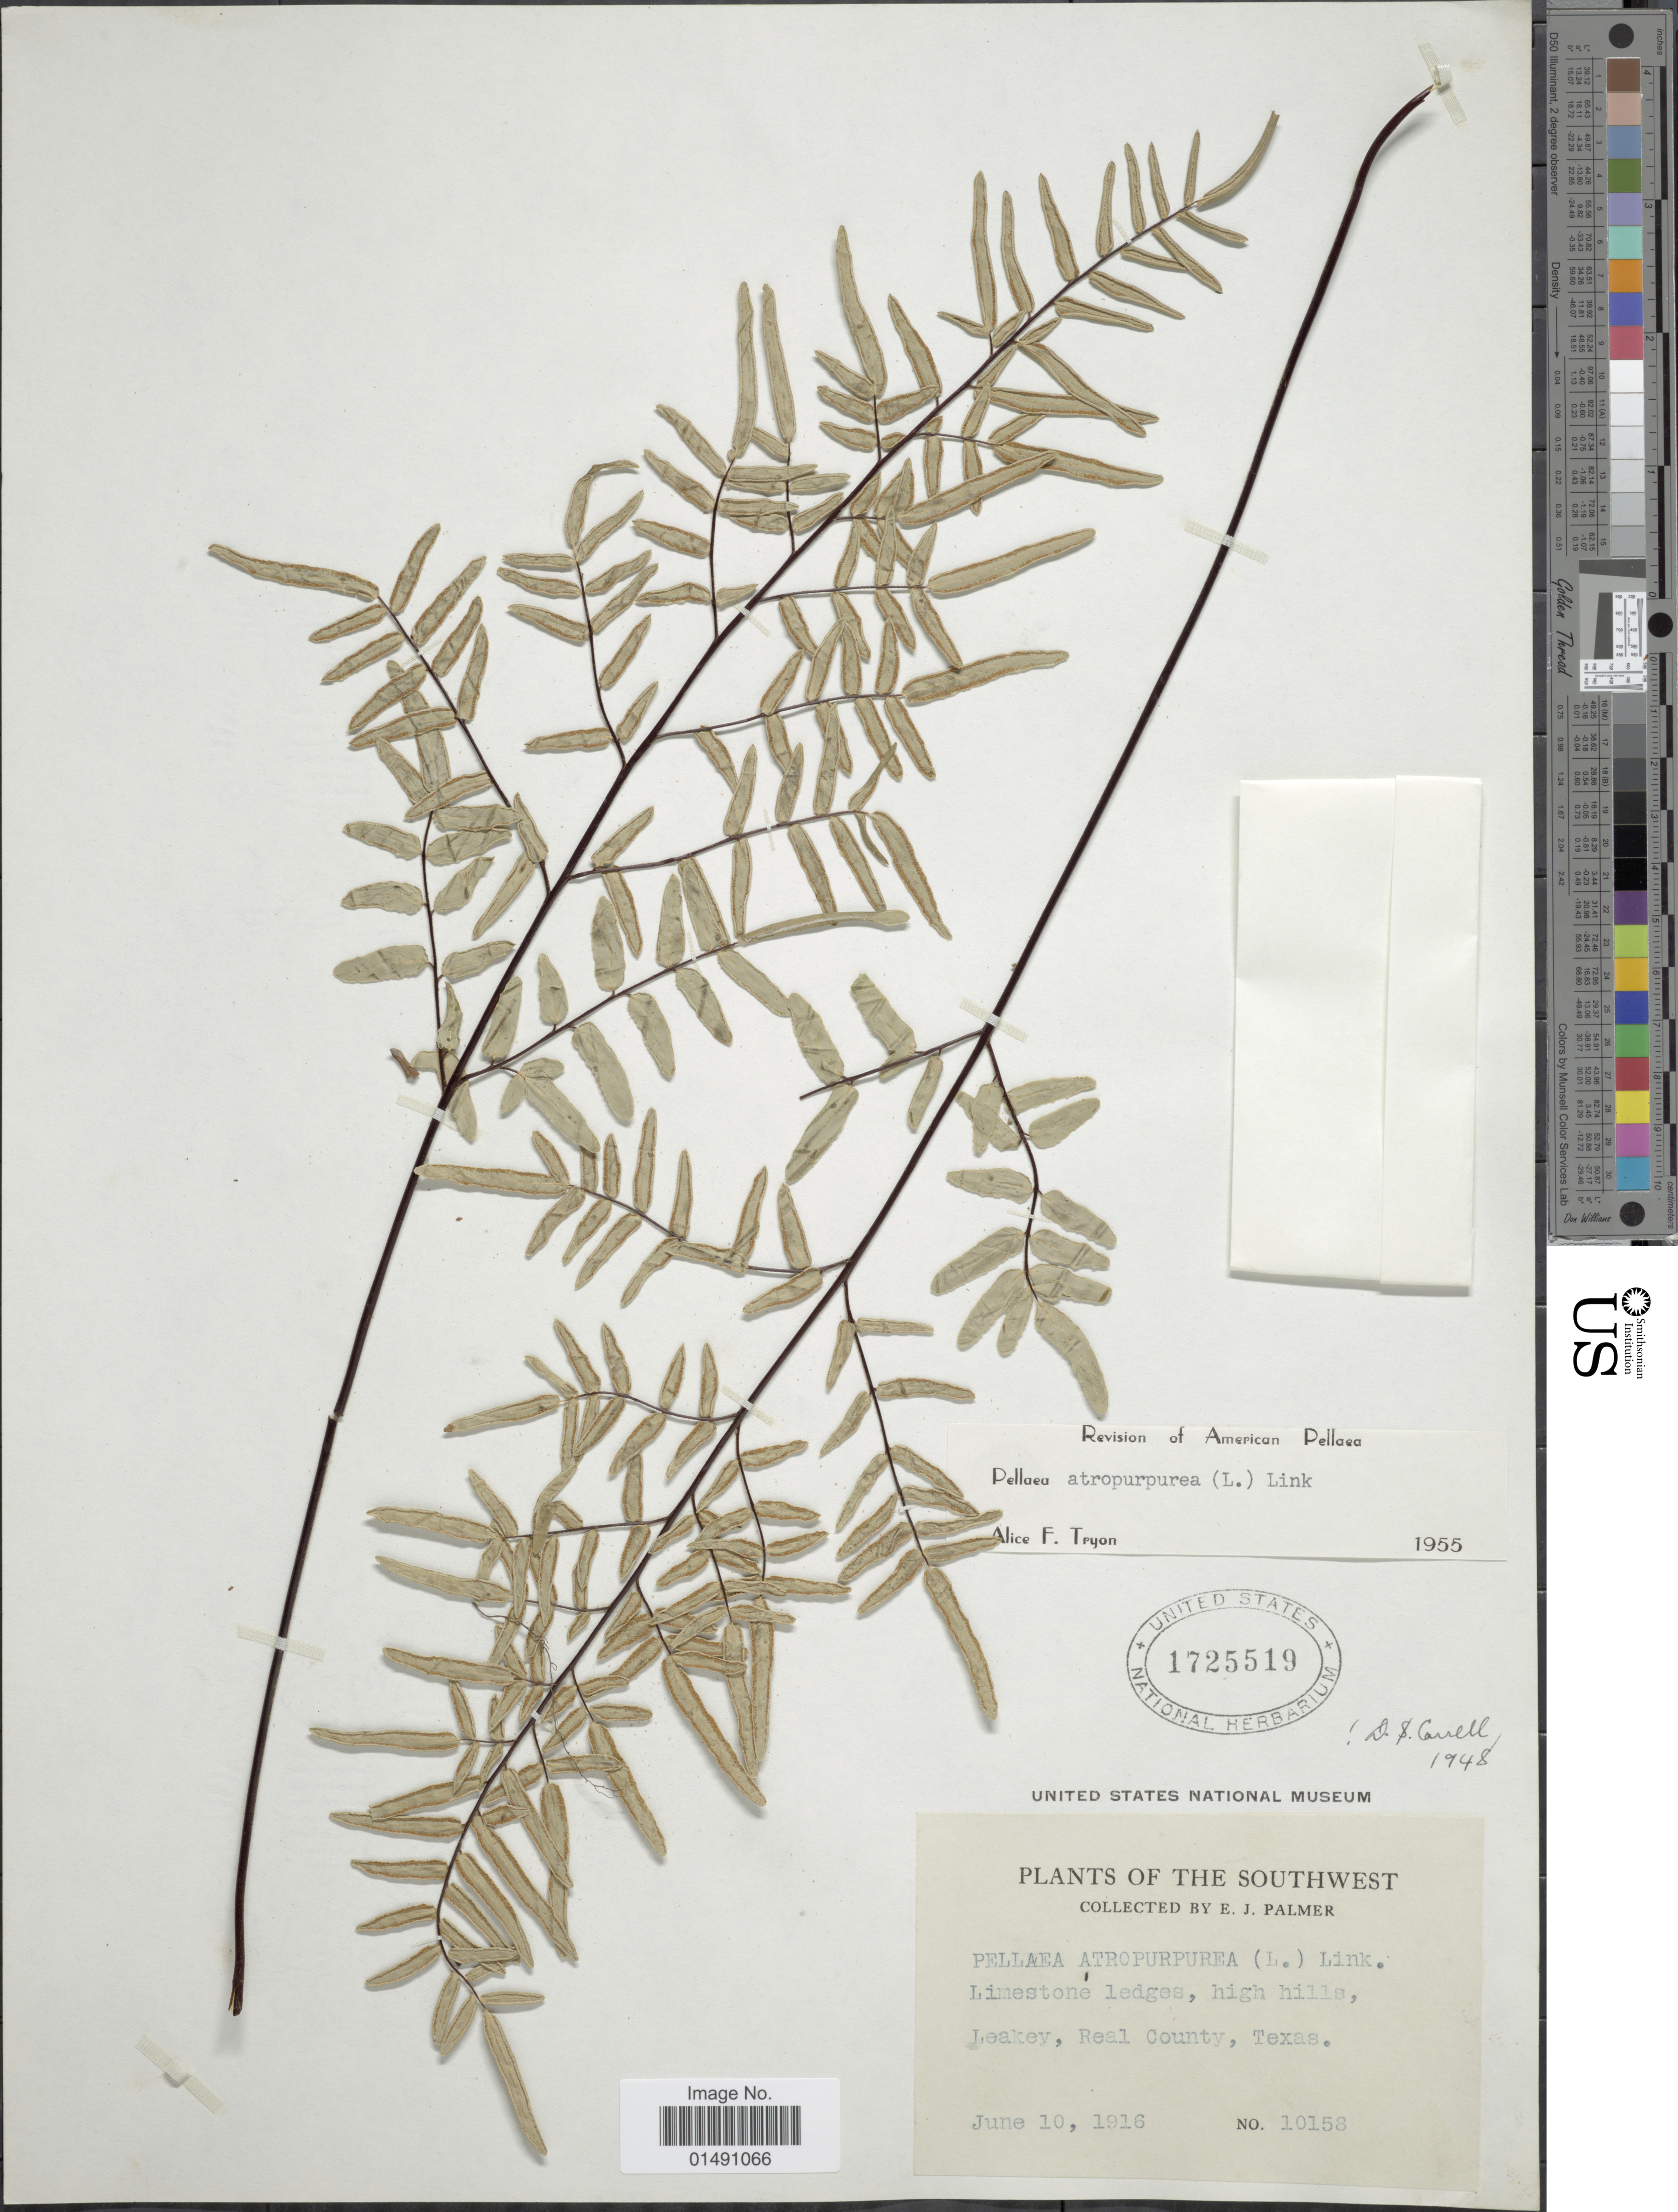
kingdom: Plantae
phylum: Tracheophyta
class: Polypodiopsida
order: Polypodiales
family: Pteridaceae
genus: Pellaea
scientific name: Pellaea atropurpurea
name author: (L.) Link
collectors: E. J. Palmer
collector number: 10158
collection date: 1916-06-10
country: United States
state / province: Texas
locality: The Southwest, Leakey, Real County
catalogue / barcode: US 1725519